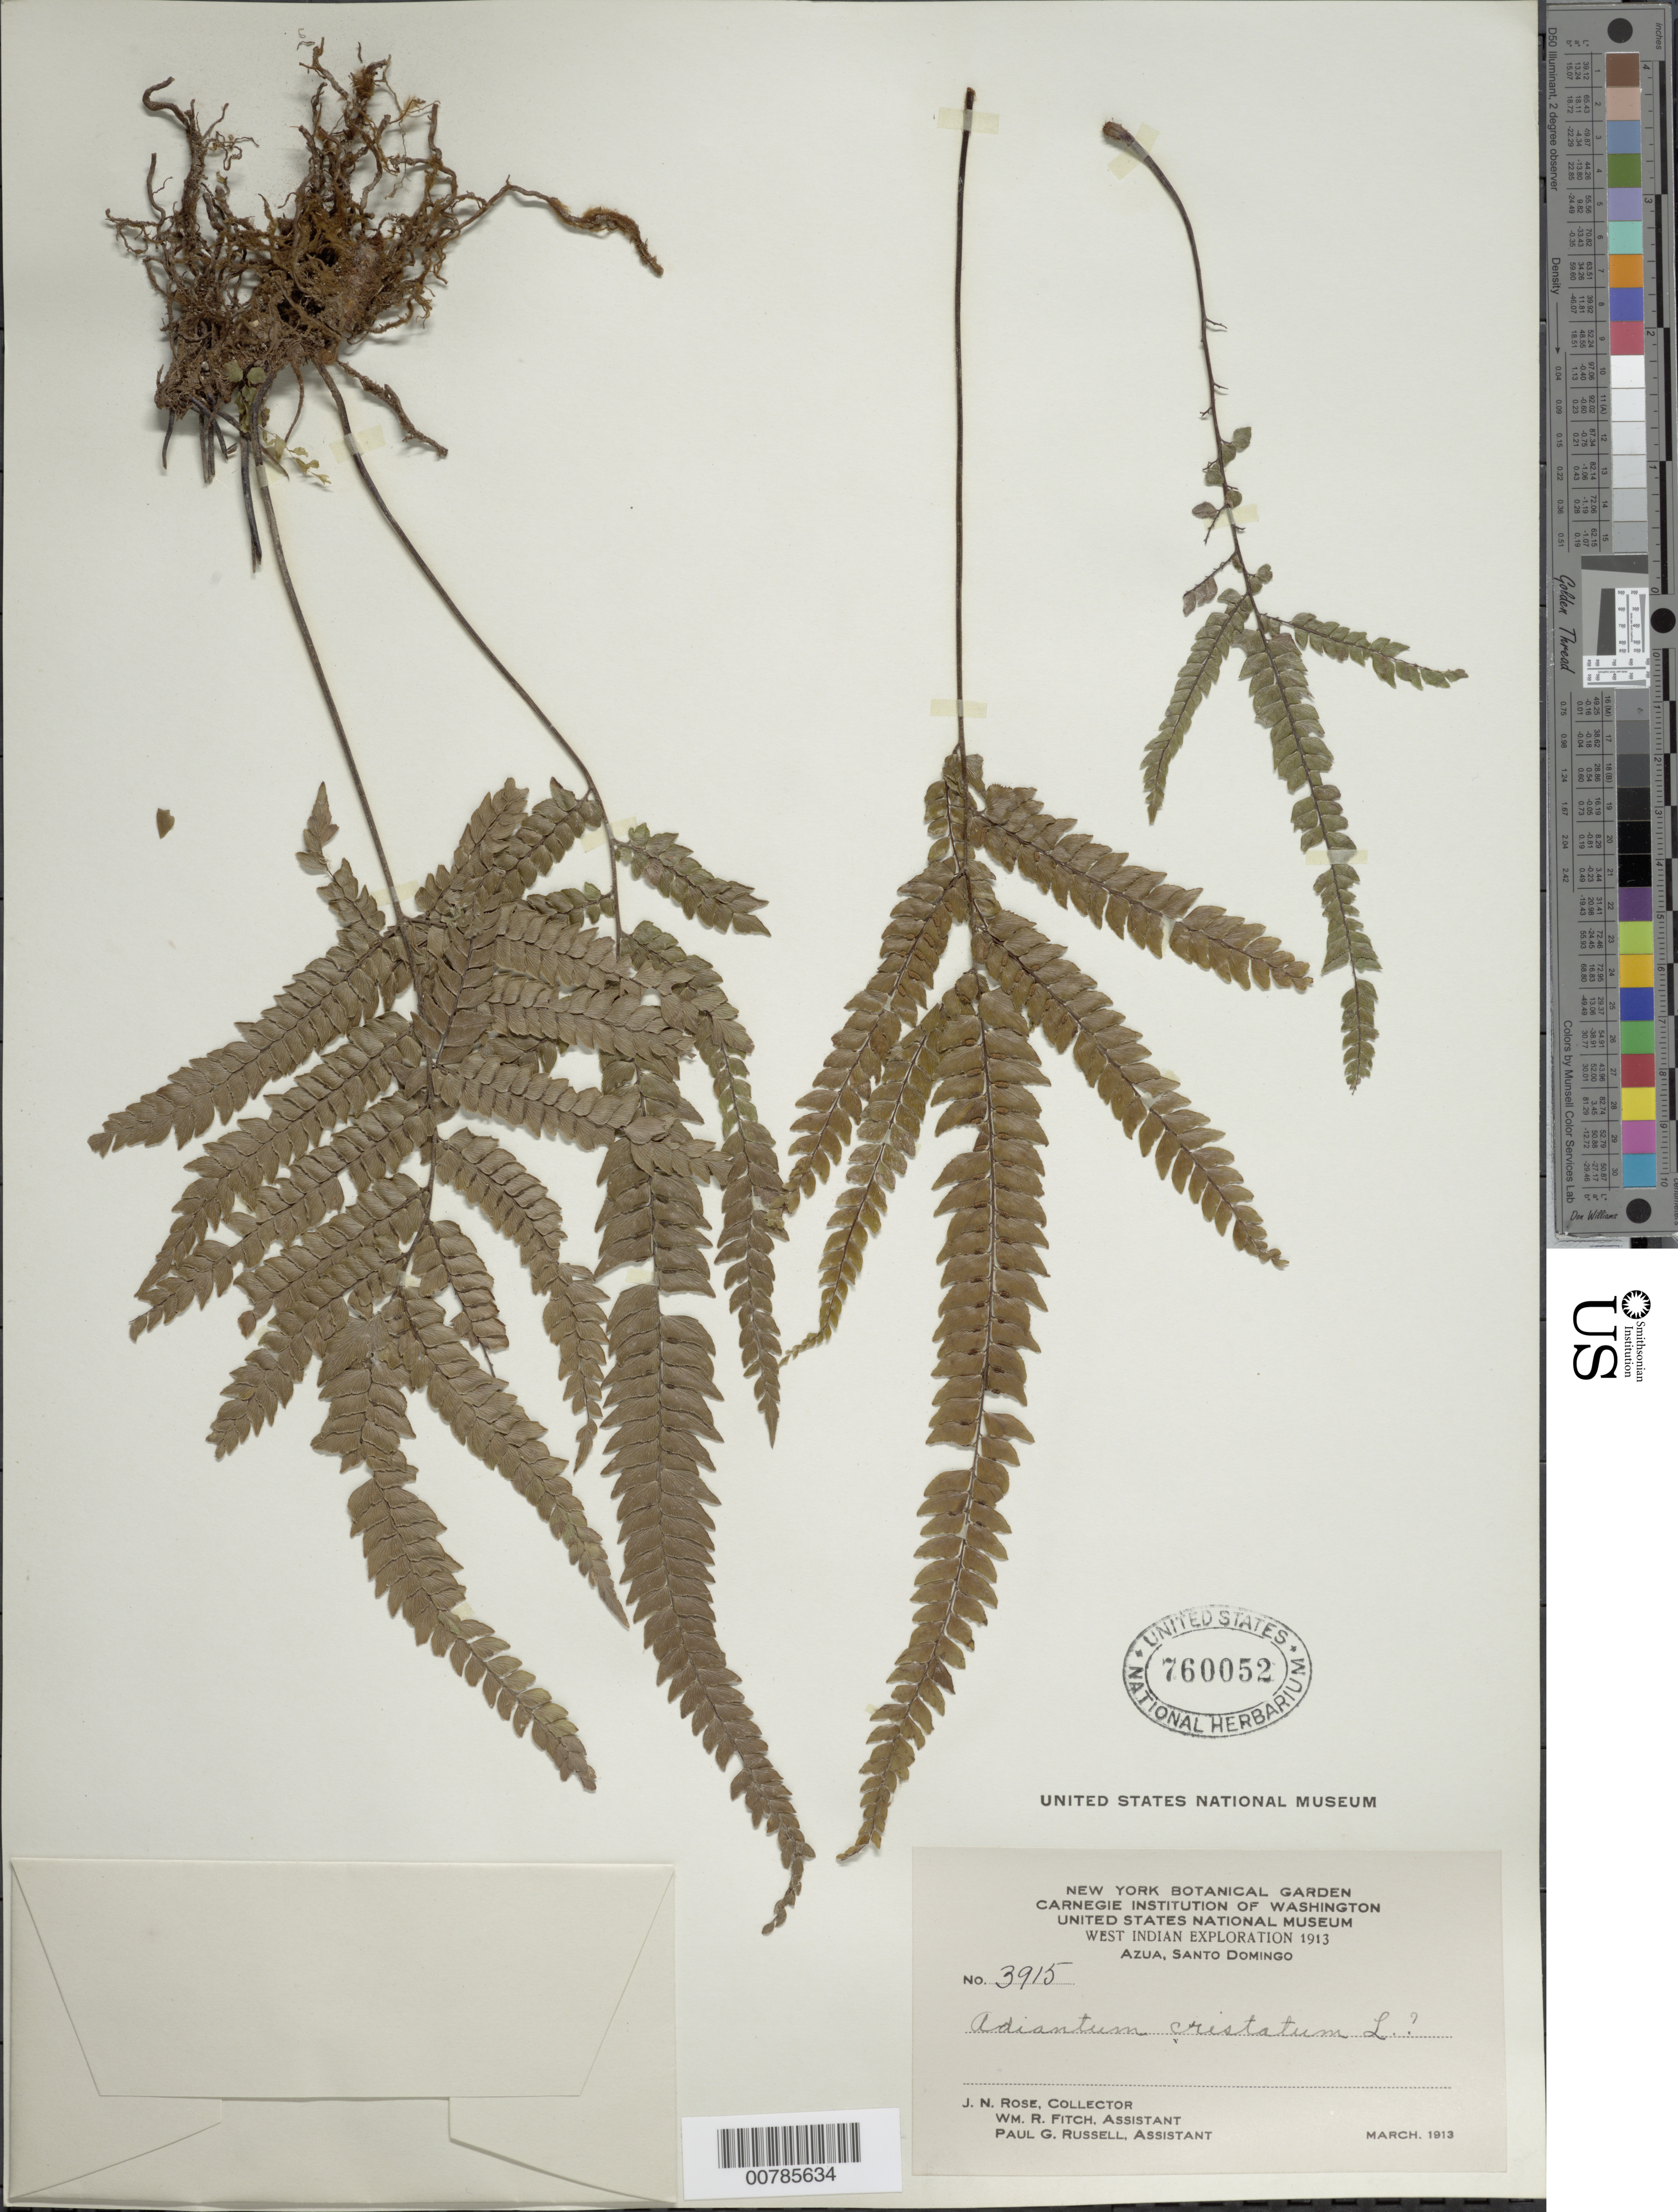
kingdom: Plantae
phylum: Tracheophyta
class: Polypodiopsida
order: Polypodiales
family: Pteridaceae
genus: Adiantum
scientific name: Adiantum pyramidale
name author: (L.) Willd.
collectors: J. N. Rose, W. R. Fitch & P. G. Russell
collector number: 3915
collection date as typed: Mar 1913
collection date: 1913-03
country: Dominican Republic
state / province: Azua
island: Hispaniola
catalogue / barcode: US 760052